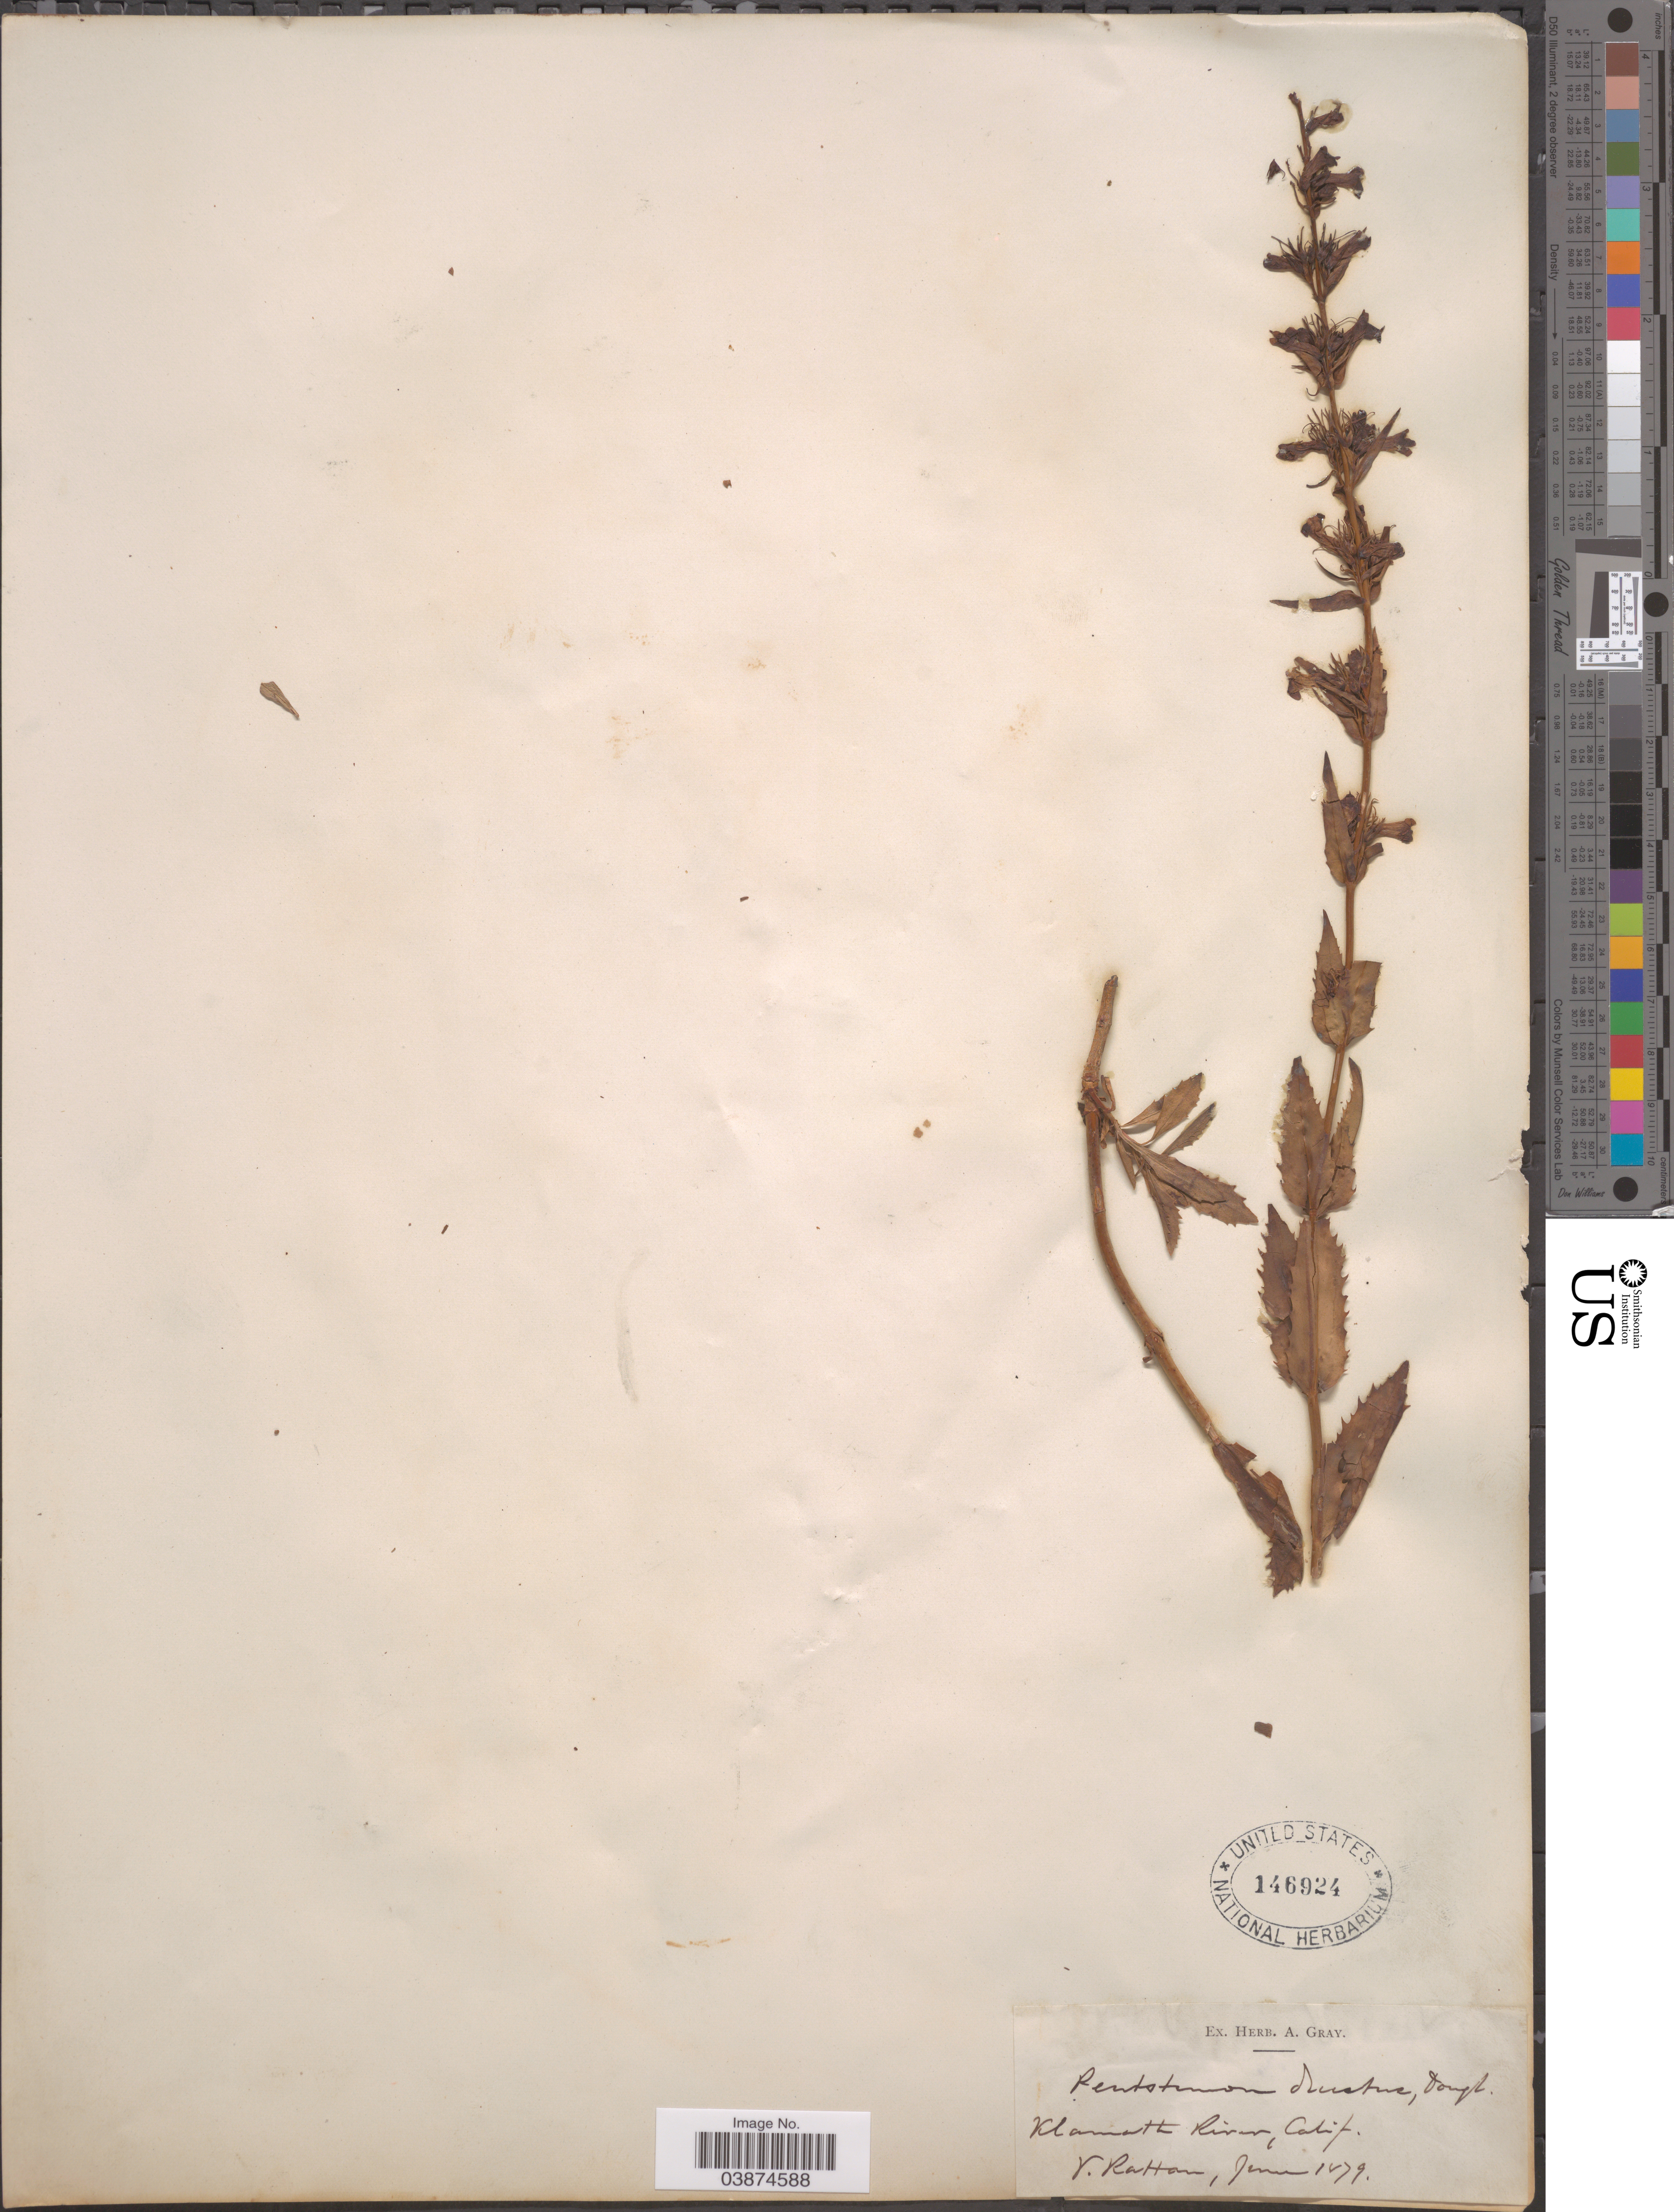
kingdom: Plantae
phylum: Tracheophyta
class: Magnoliopsida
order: Lamiales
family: Plantaginaceae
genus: Penstemon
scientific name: Penstemon deustus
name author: Douglas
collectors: V. Rattan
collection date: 1879-06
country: United States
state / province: California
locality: Klamath River.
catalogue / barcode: US 146924